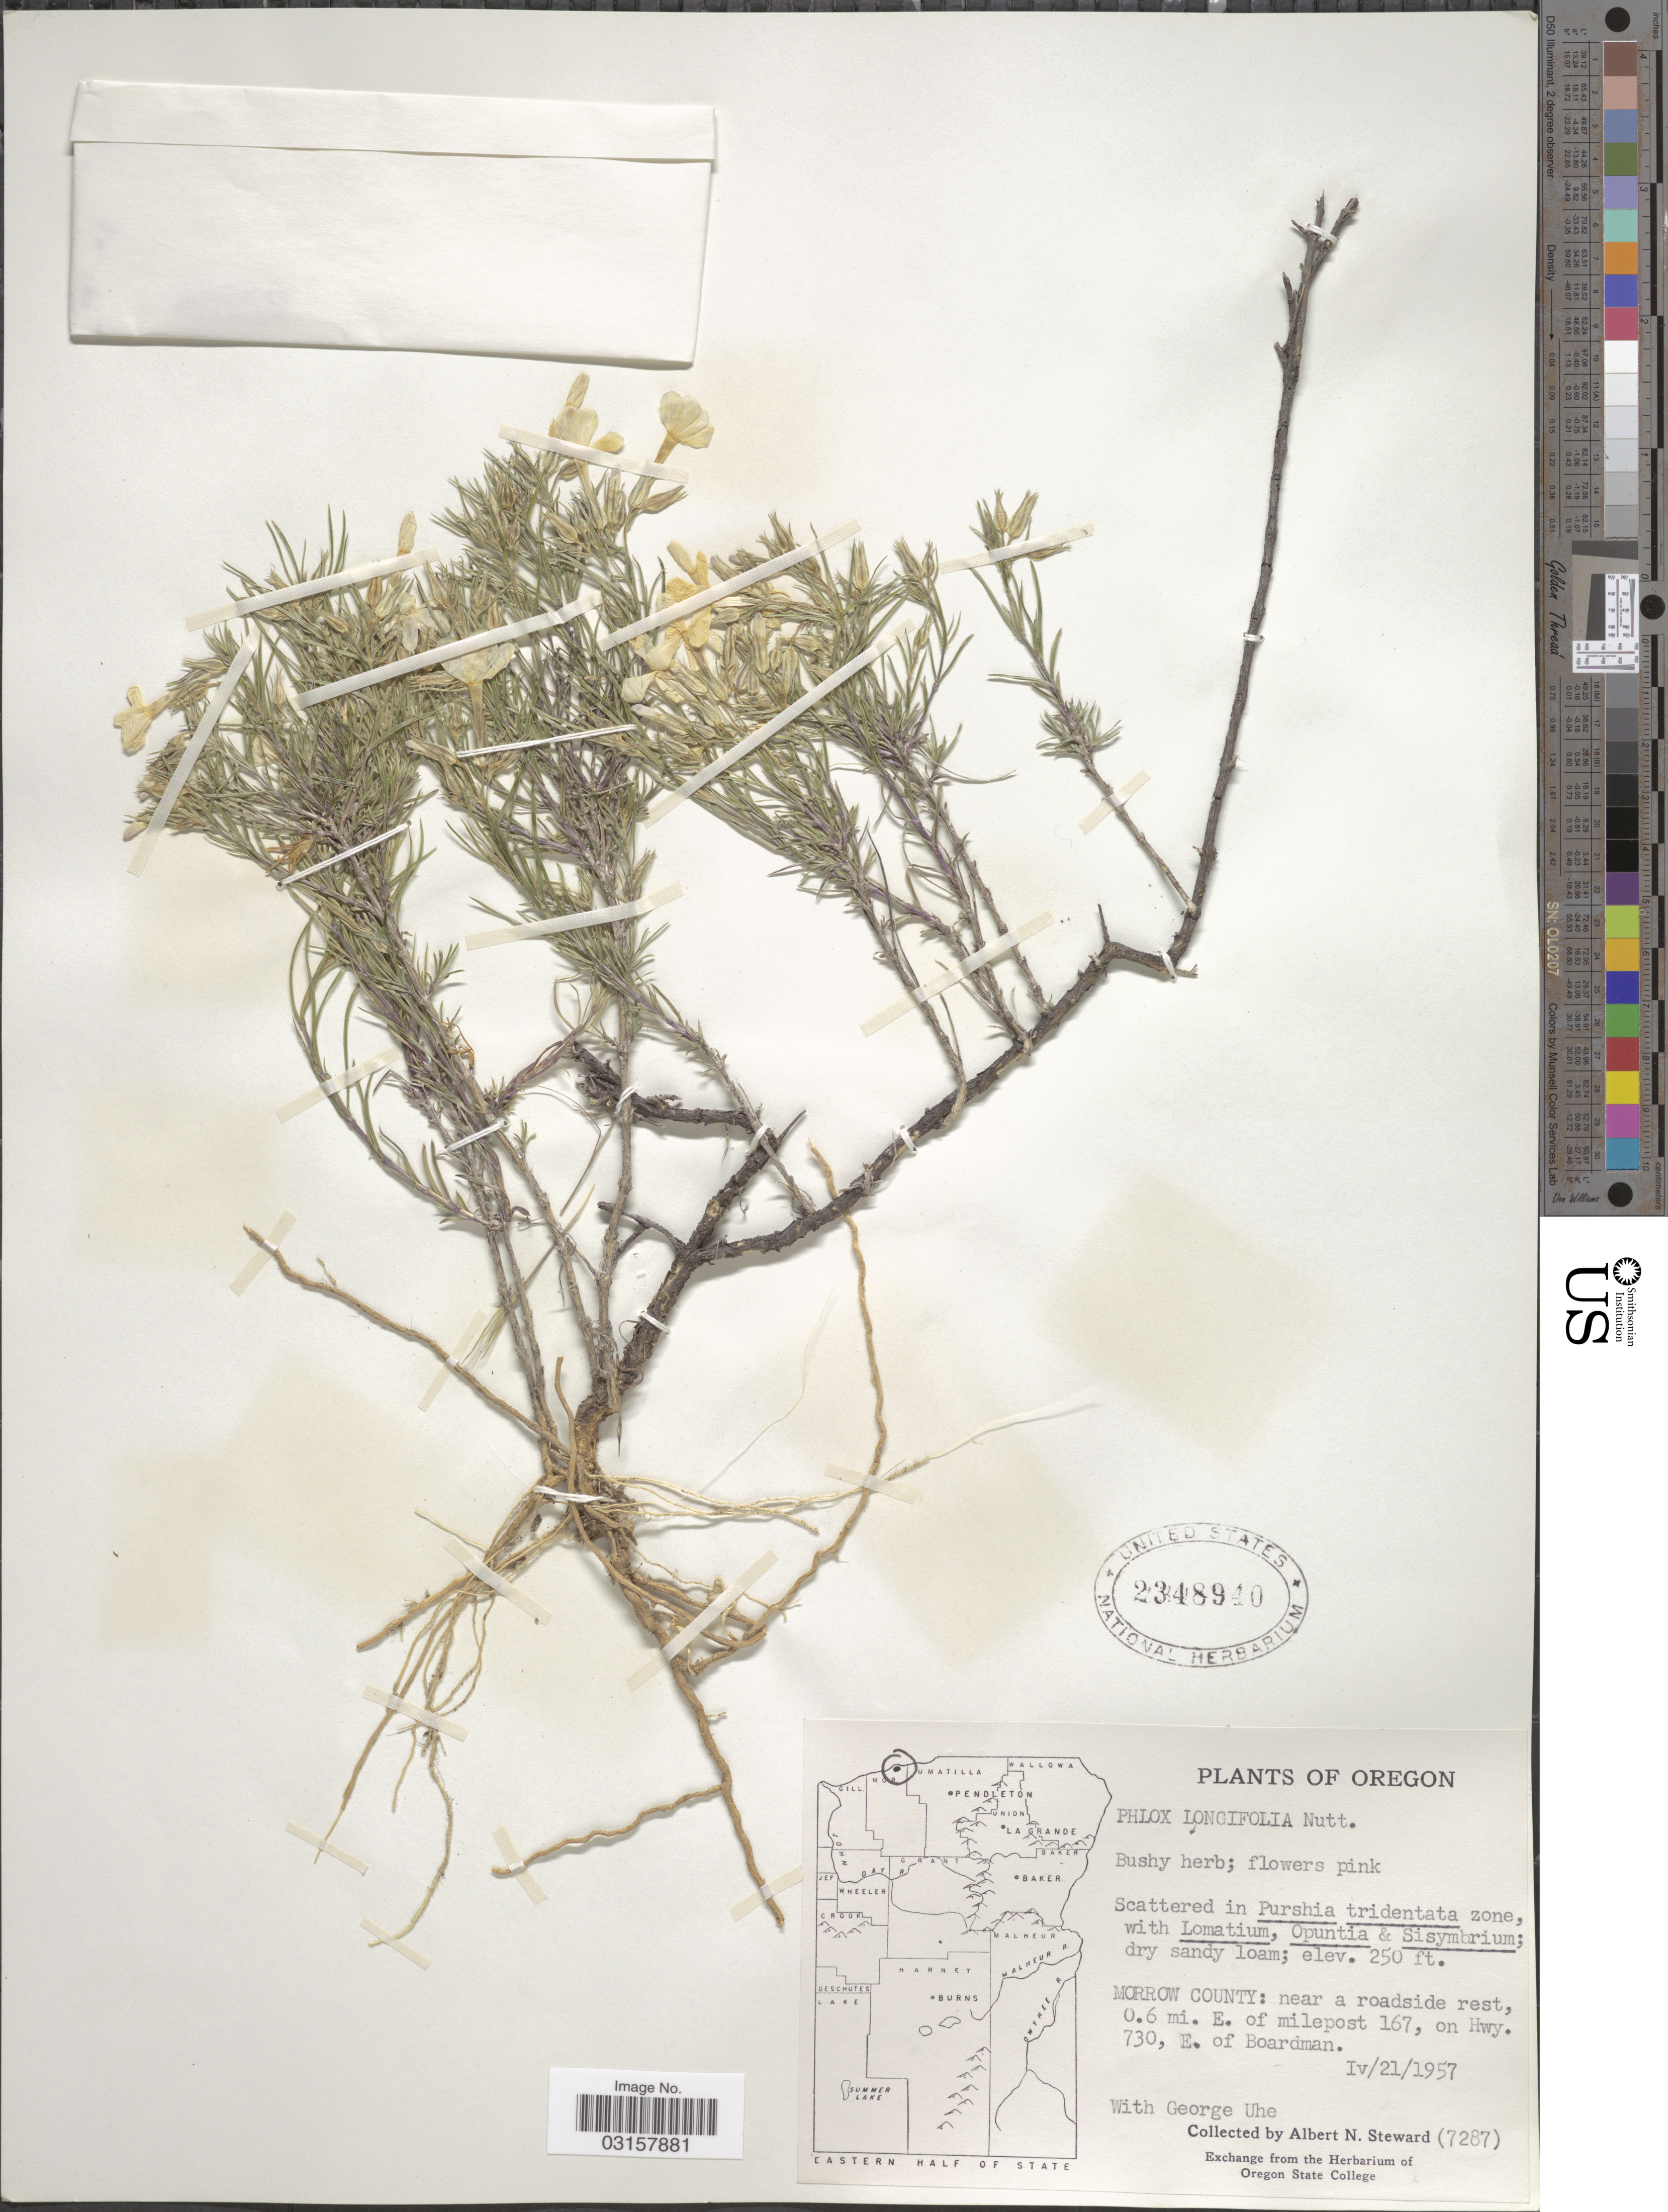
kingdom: Plantae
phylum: Tracheophyta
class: Magnoliopsida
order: Ericales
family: Polemoniaceae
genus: Phlox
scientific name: Phlox longifolia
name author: Nutt.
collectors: A. N. Steward & G. Uhe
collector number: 7287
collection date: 1957-04-21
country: United States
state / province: Oregon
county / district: Morrow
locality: Morrow County: near a roadside rest, 0.6 mi. E. of milepost 167, on Hwy. 730, E. of Boardman.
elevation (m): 76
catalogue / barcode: US 2348940